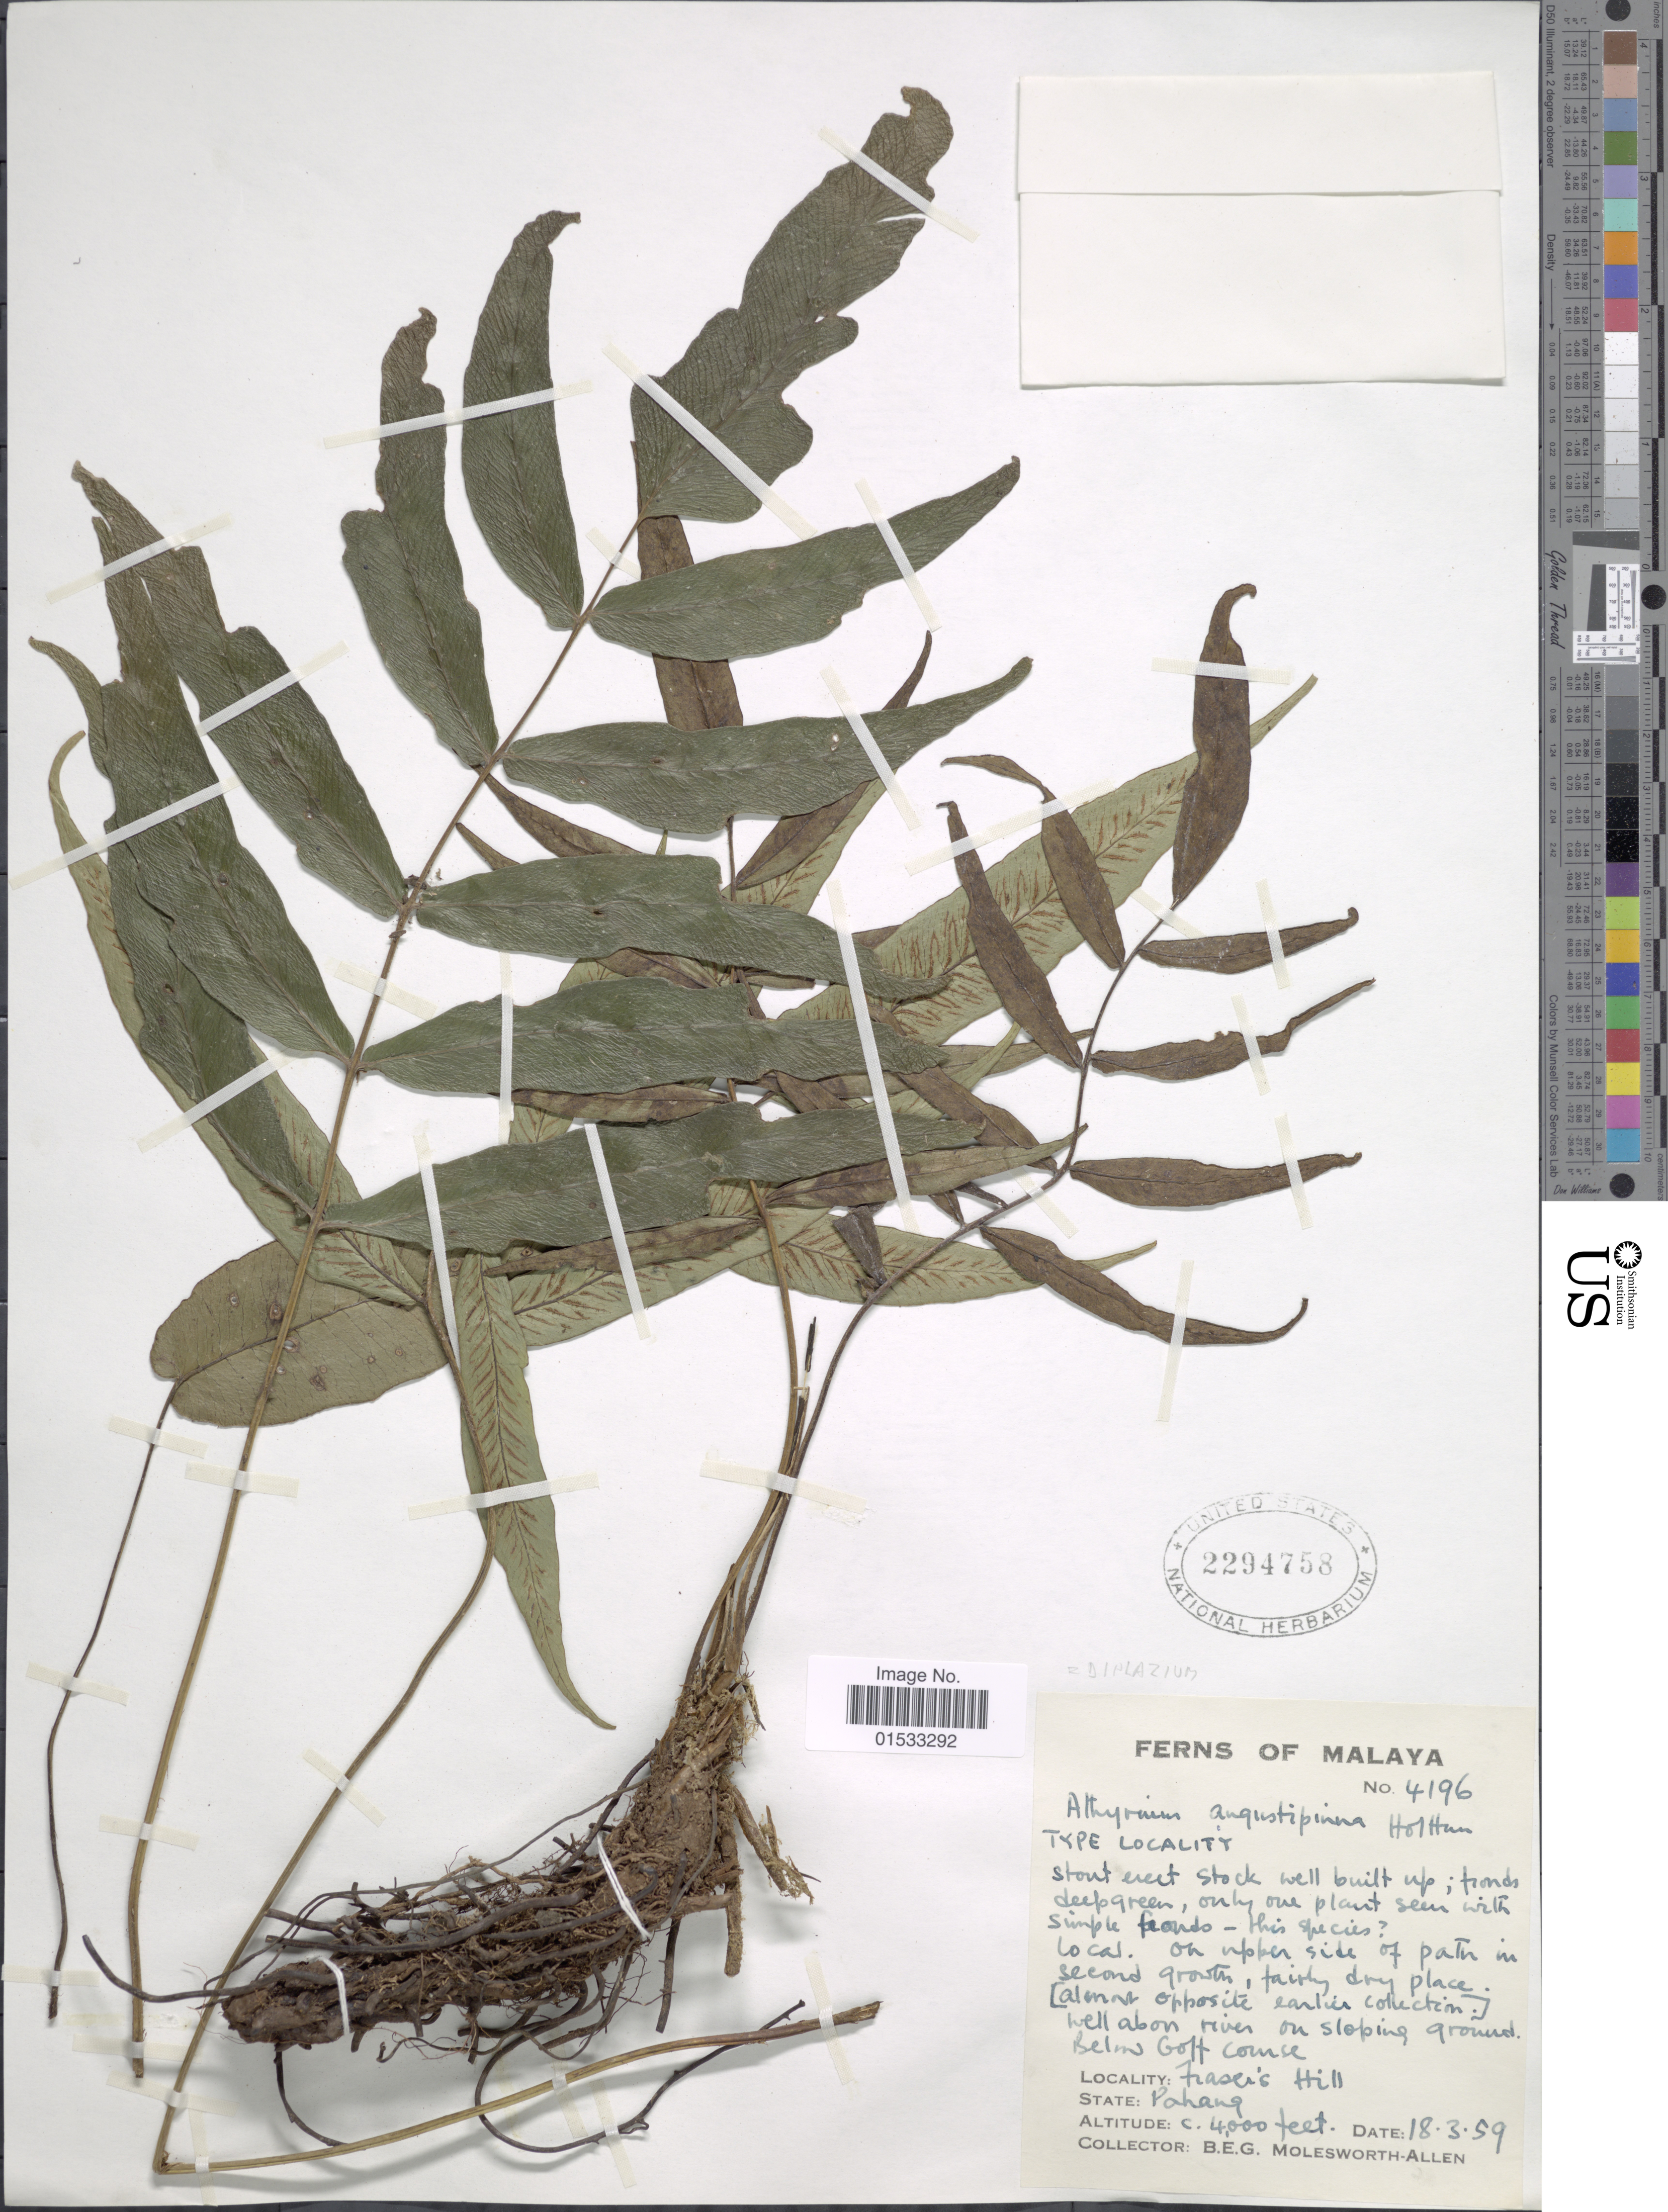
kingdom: Plantae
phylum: Tracheophyta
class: Polypodiopsida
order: Polypodiales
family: Athyriaceae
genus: Diplazium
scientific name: Diplazium angustipinna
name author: (Holttum) Holttum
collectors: B. E. G. Molesworth-Allen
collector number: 4196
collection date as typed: Transcribed d/m/y: 18/3/59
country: Malaysia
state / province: Pahang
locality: Fraser Hill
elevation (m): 1219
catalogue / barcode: US 2294758